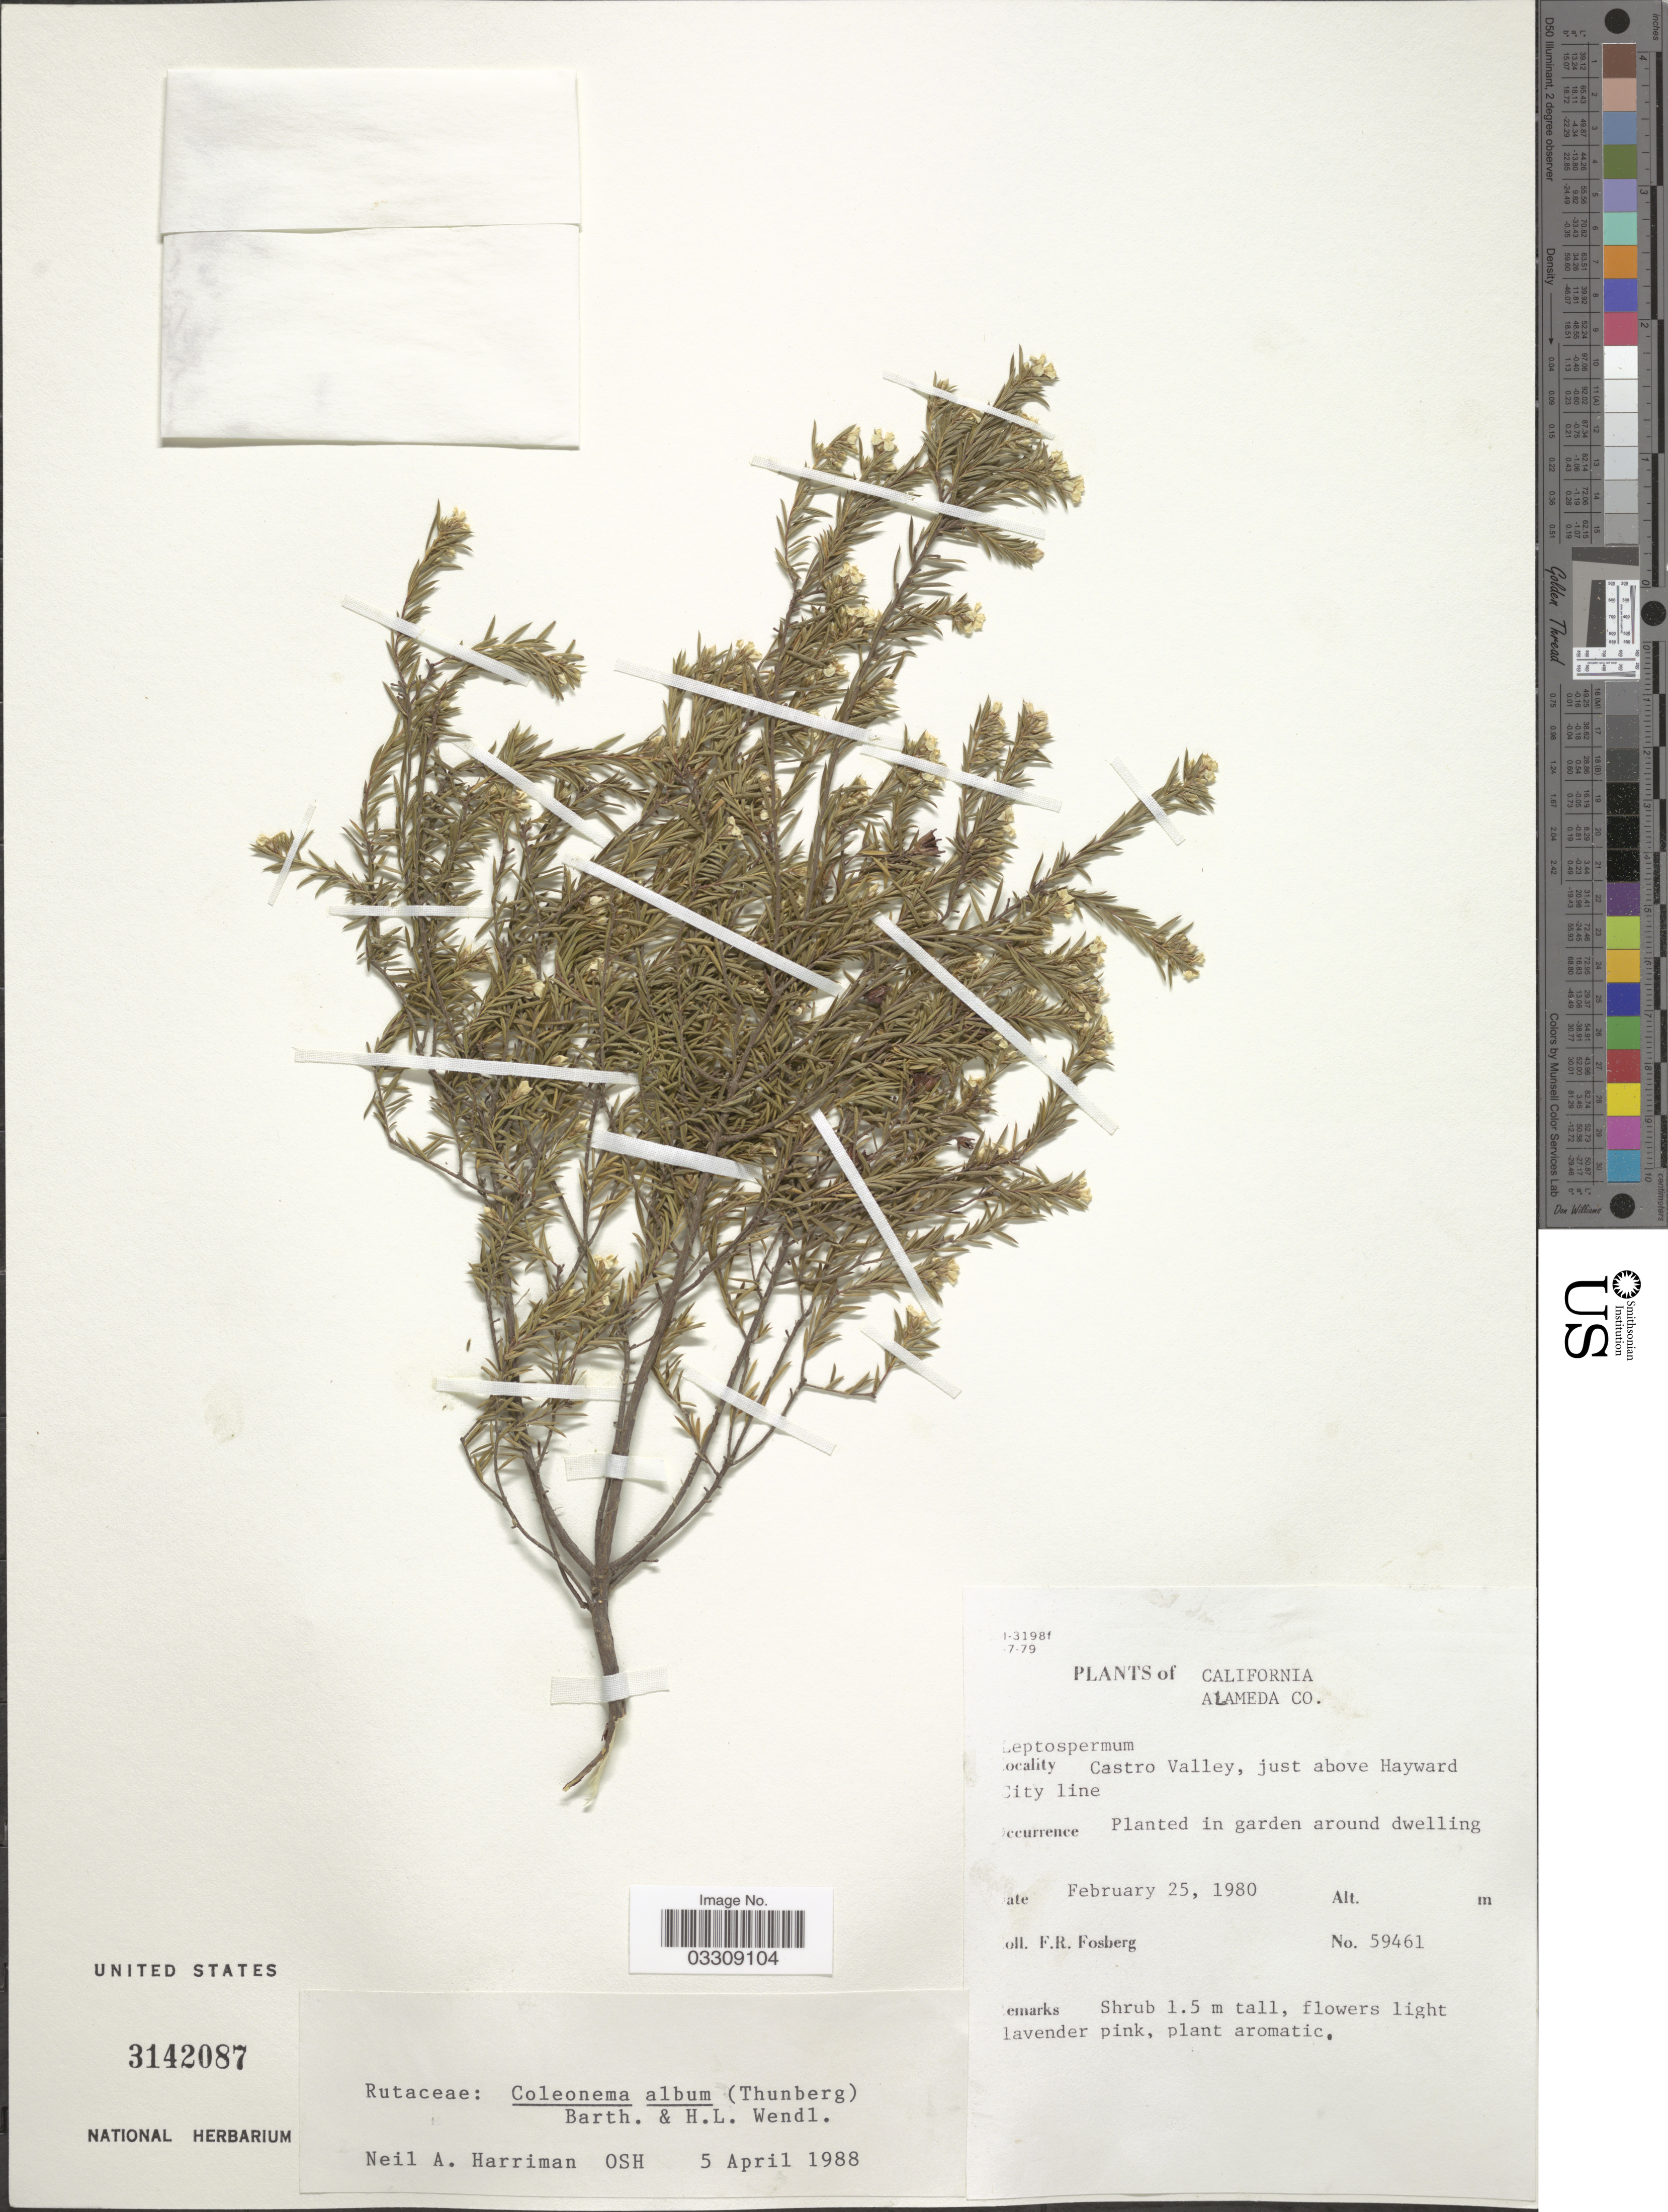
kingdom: Plantae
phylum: Tracheophyta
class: Magnoliopsida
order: Sapindales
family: Rutaceae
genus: Coleonema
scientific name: Coleonema album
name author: (Thunb.) Bartl. & H.L. Wendl.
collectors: F. R. Fosberg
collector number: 59461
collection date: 1980-02-25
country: United States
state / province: California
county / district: Alameda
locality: Alameda Co. Castro Valley, just above Hayward City line.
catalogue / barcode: US 3142087